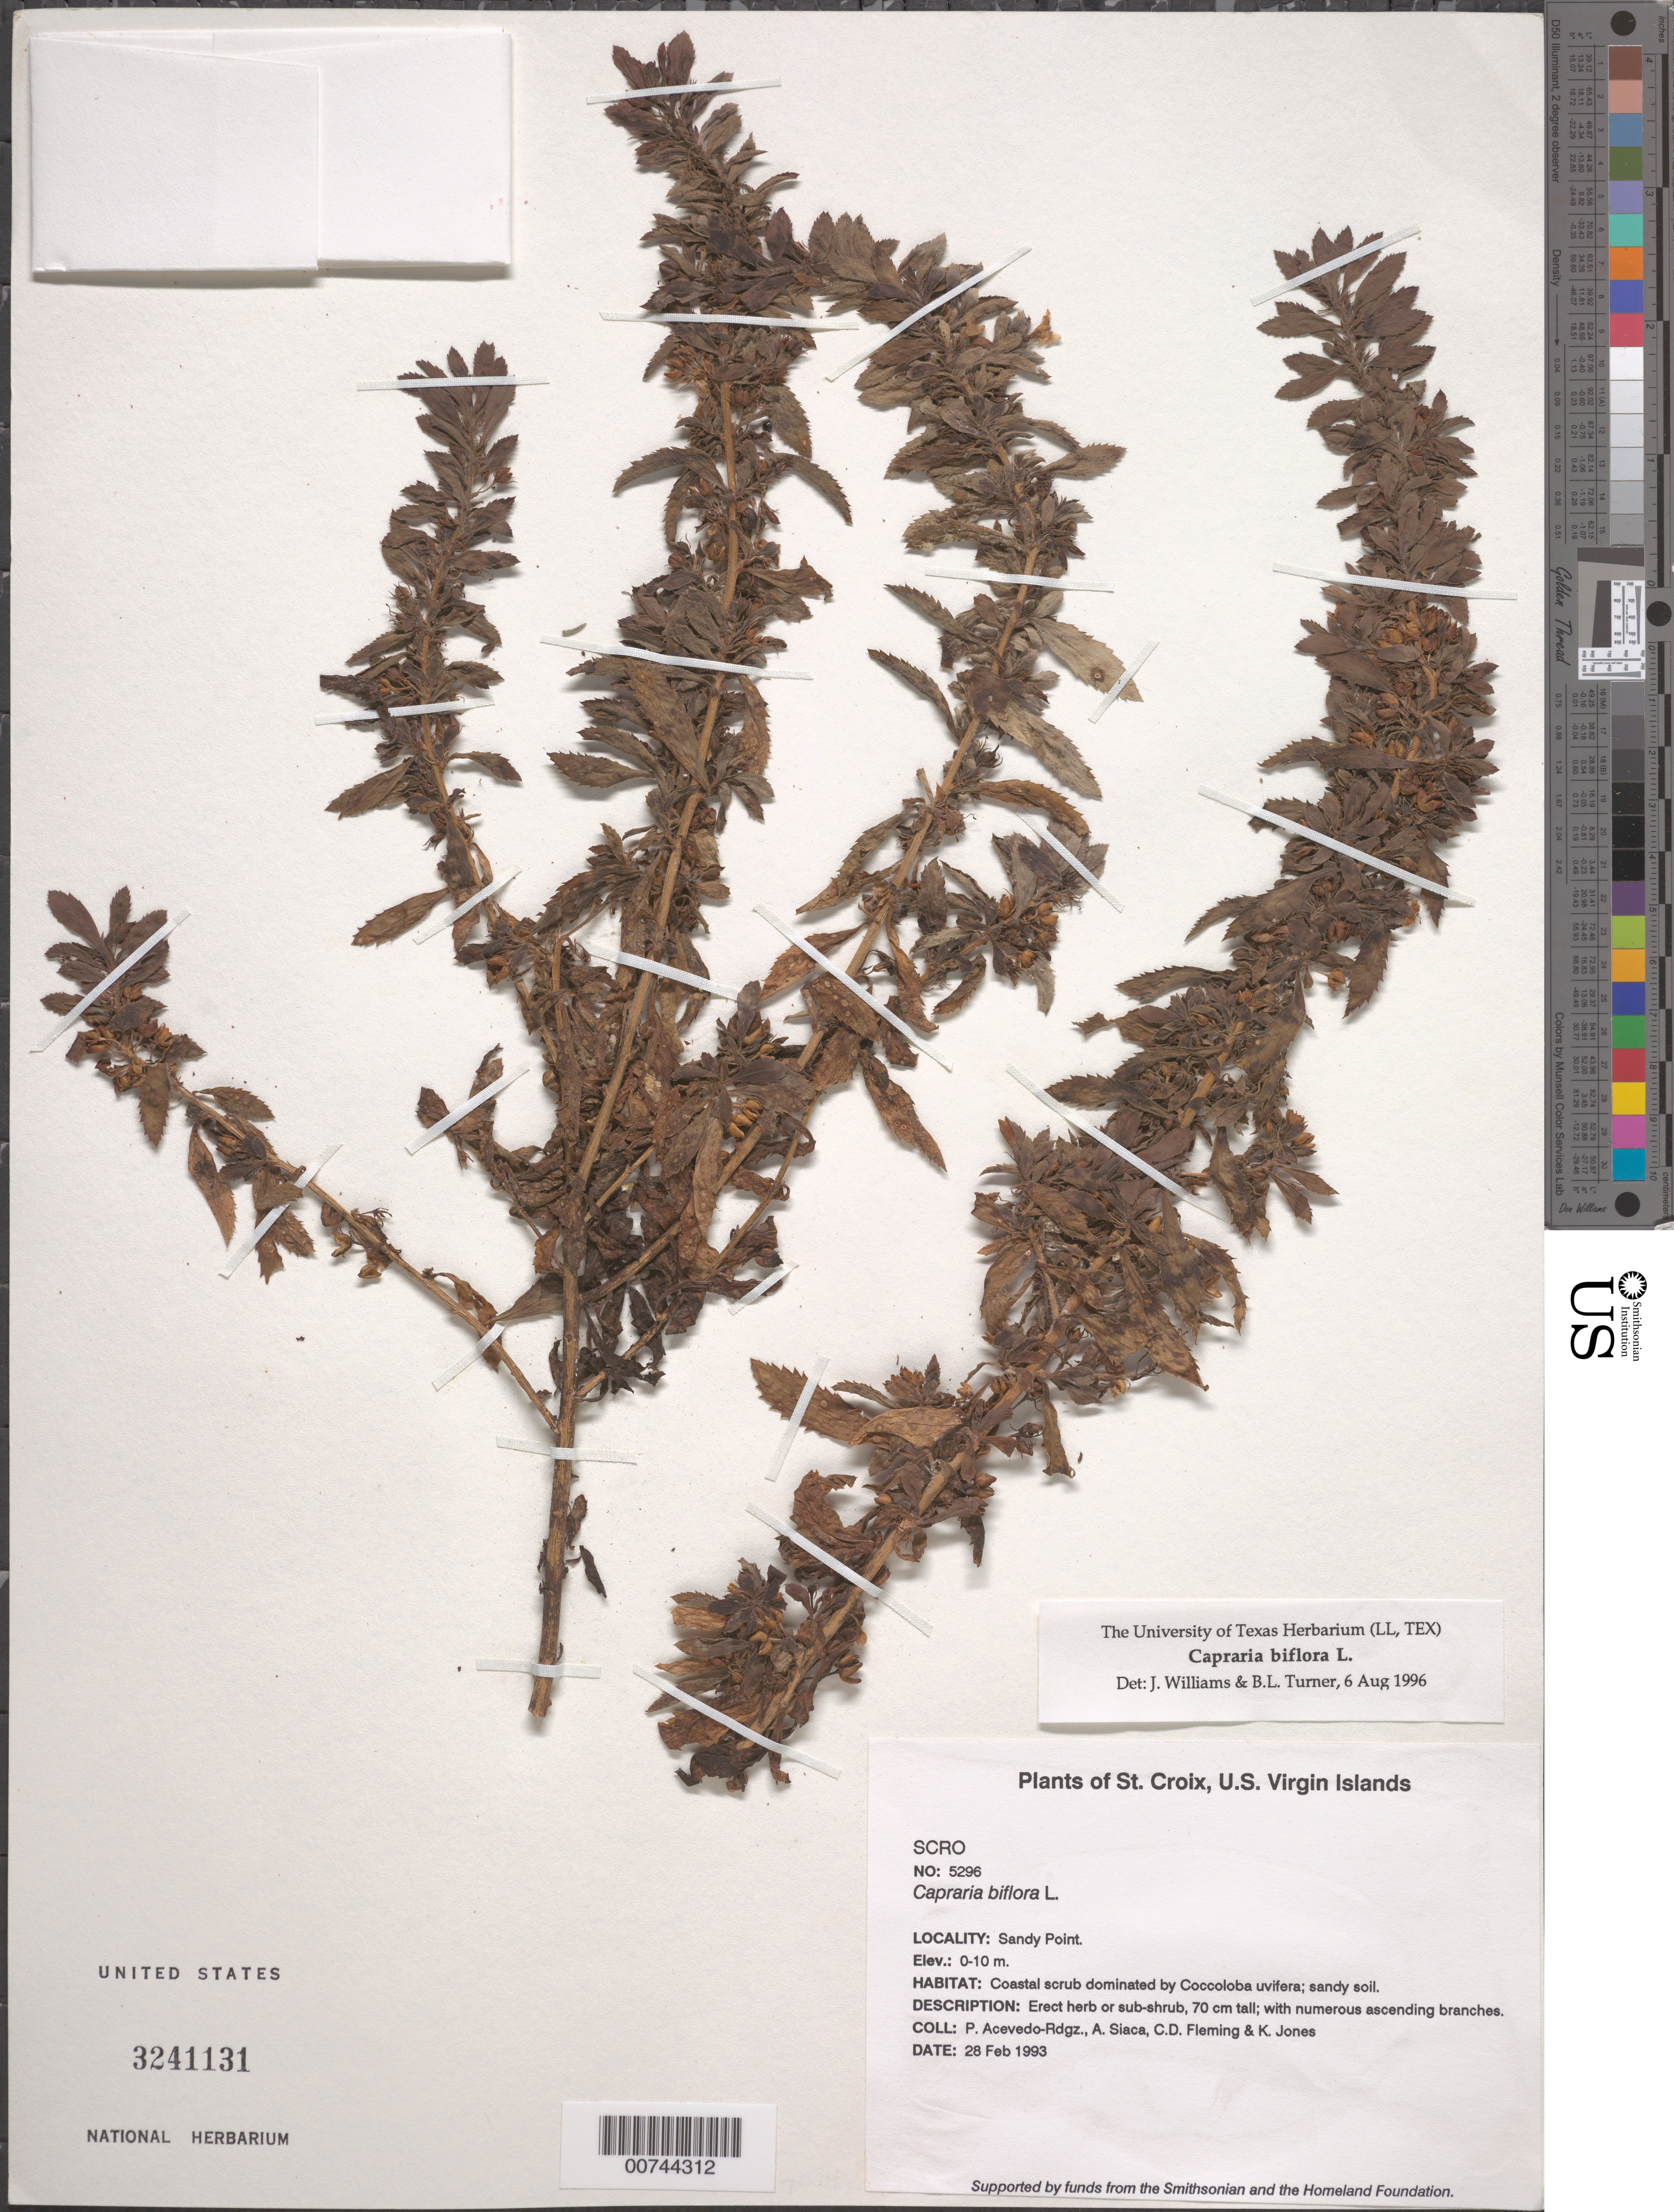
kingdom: Plantae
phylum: Tracheophyta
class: Magnoliopsida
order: Lamiales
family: Scrophulariaceae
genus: Capraria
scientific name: Capraria biflora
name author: L.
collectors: P. Acevedo-Rodr., A. Siaca, C. Fleming & K. Jones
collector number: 5296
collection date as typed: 28 Feb 1993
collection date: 1993-02-28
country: U.S. Virgin Islands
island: St. Croix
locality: Sandy Point.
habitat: Coastal scrub dominated by Coccoloba uvifera; sandy soil.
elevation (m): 0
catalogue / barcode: US 3241131